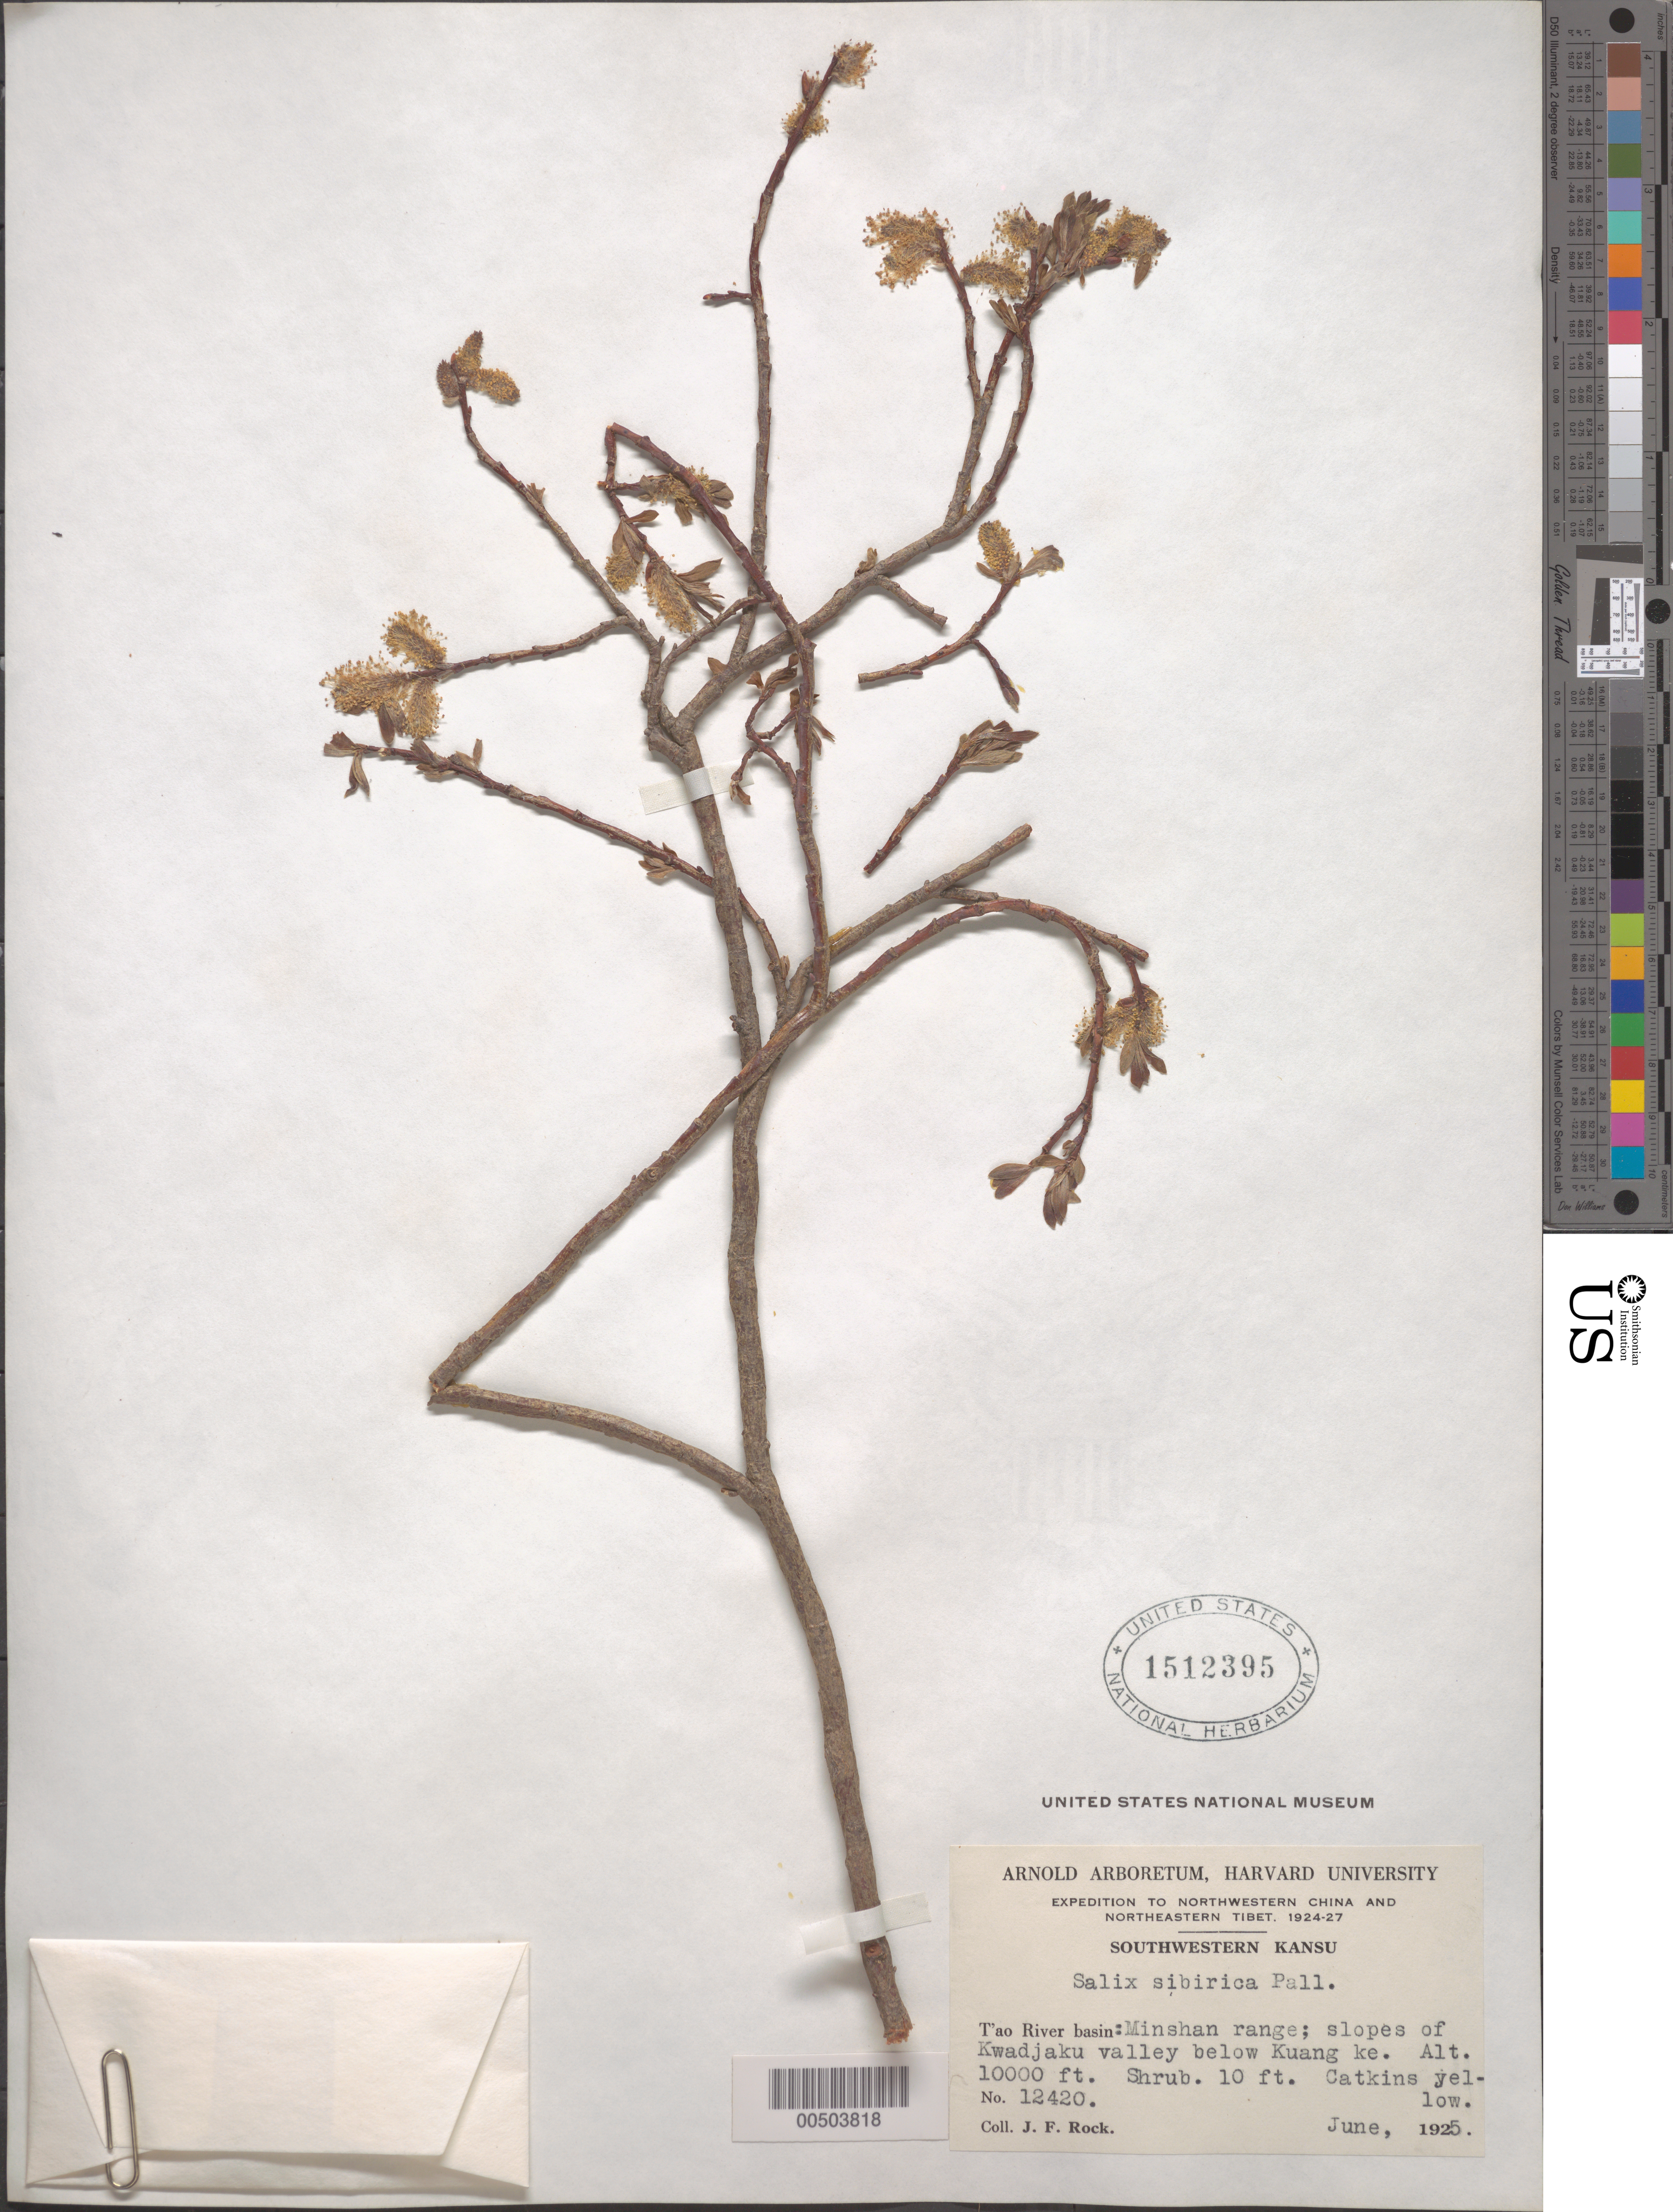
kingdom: Plantae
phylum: Tracheophyta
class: Magnoliopsida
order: Malpighiales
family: Salicaceae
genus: Salix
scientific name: Salix sibirica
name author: Pall.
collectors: J. F. Rock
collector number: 12420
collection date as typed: Jun 1925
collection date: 1925-06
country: China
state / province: Gansu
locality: Tao River basin: Minshan range; slopes of Kwadjaku valley below Kuang ke.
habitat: Shrub 10 ft. Catkins yellow.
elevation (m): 3048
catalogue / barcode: US 1512395